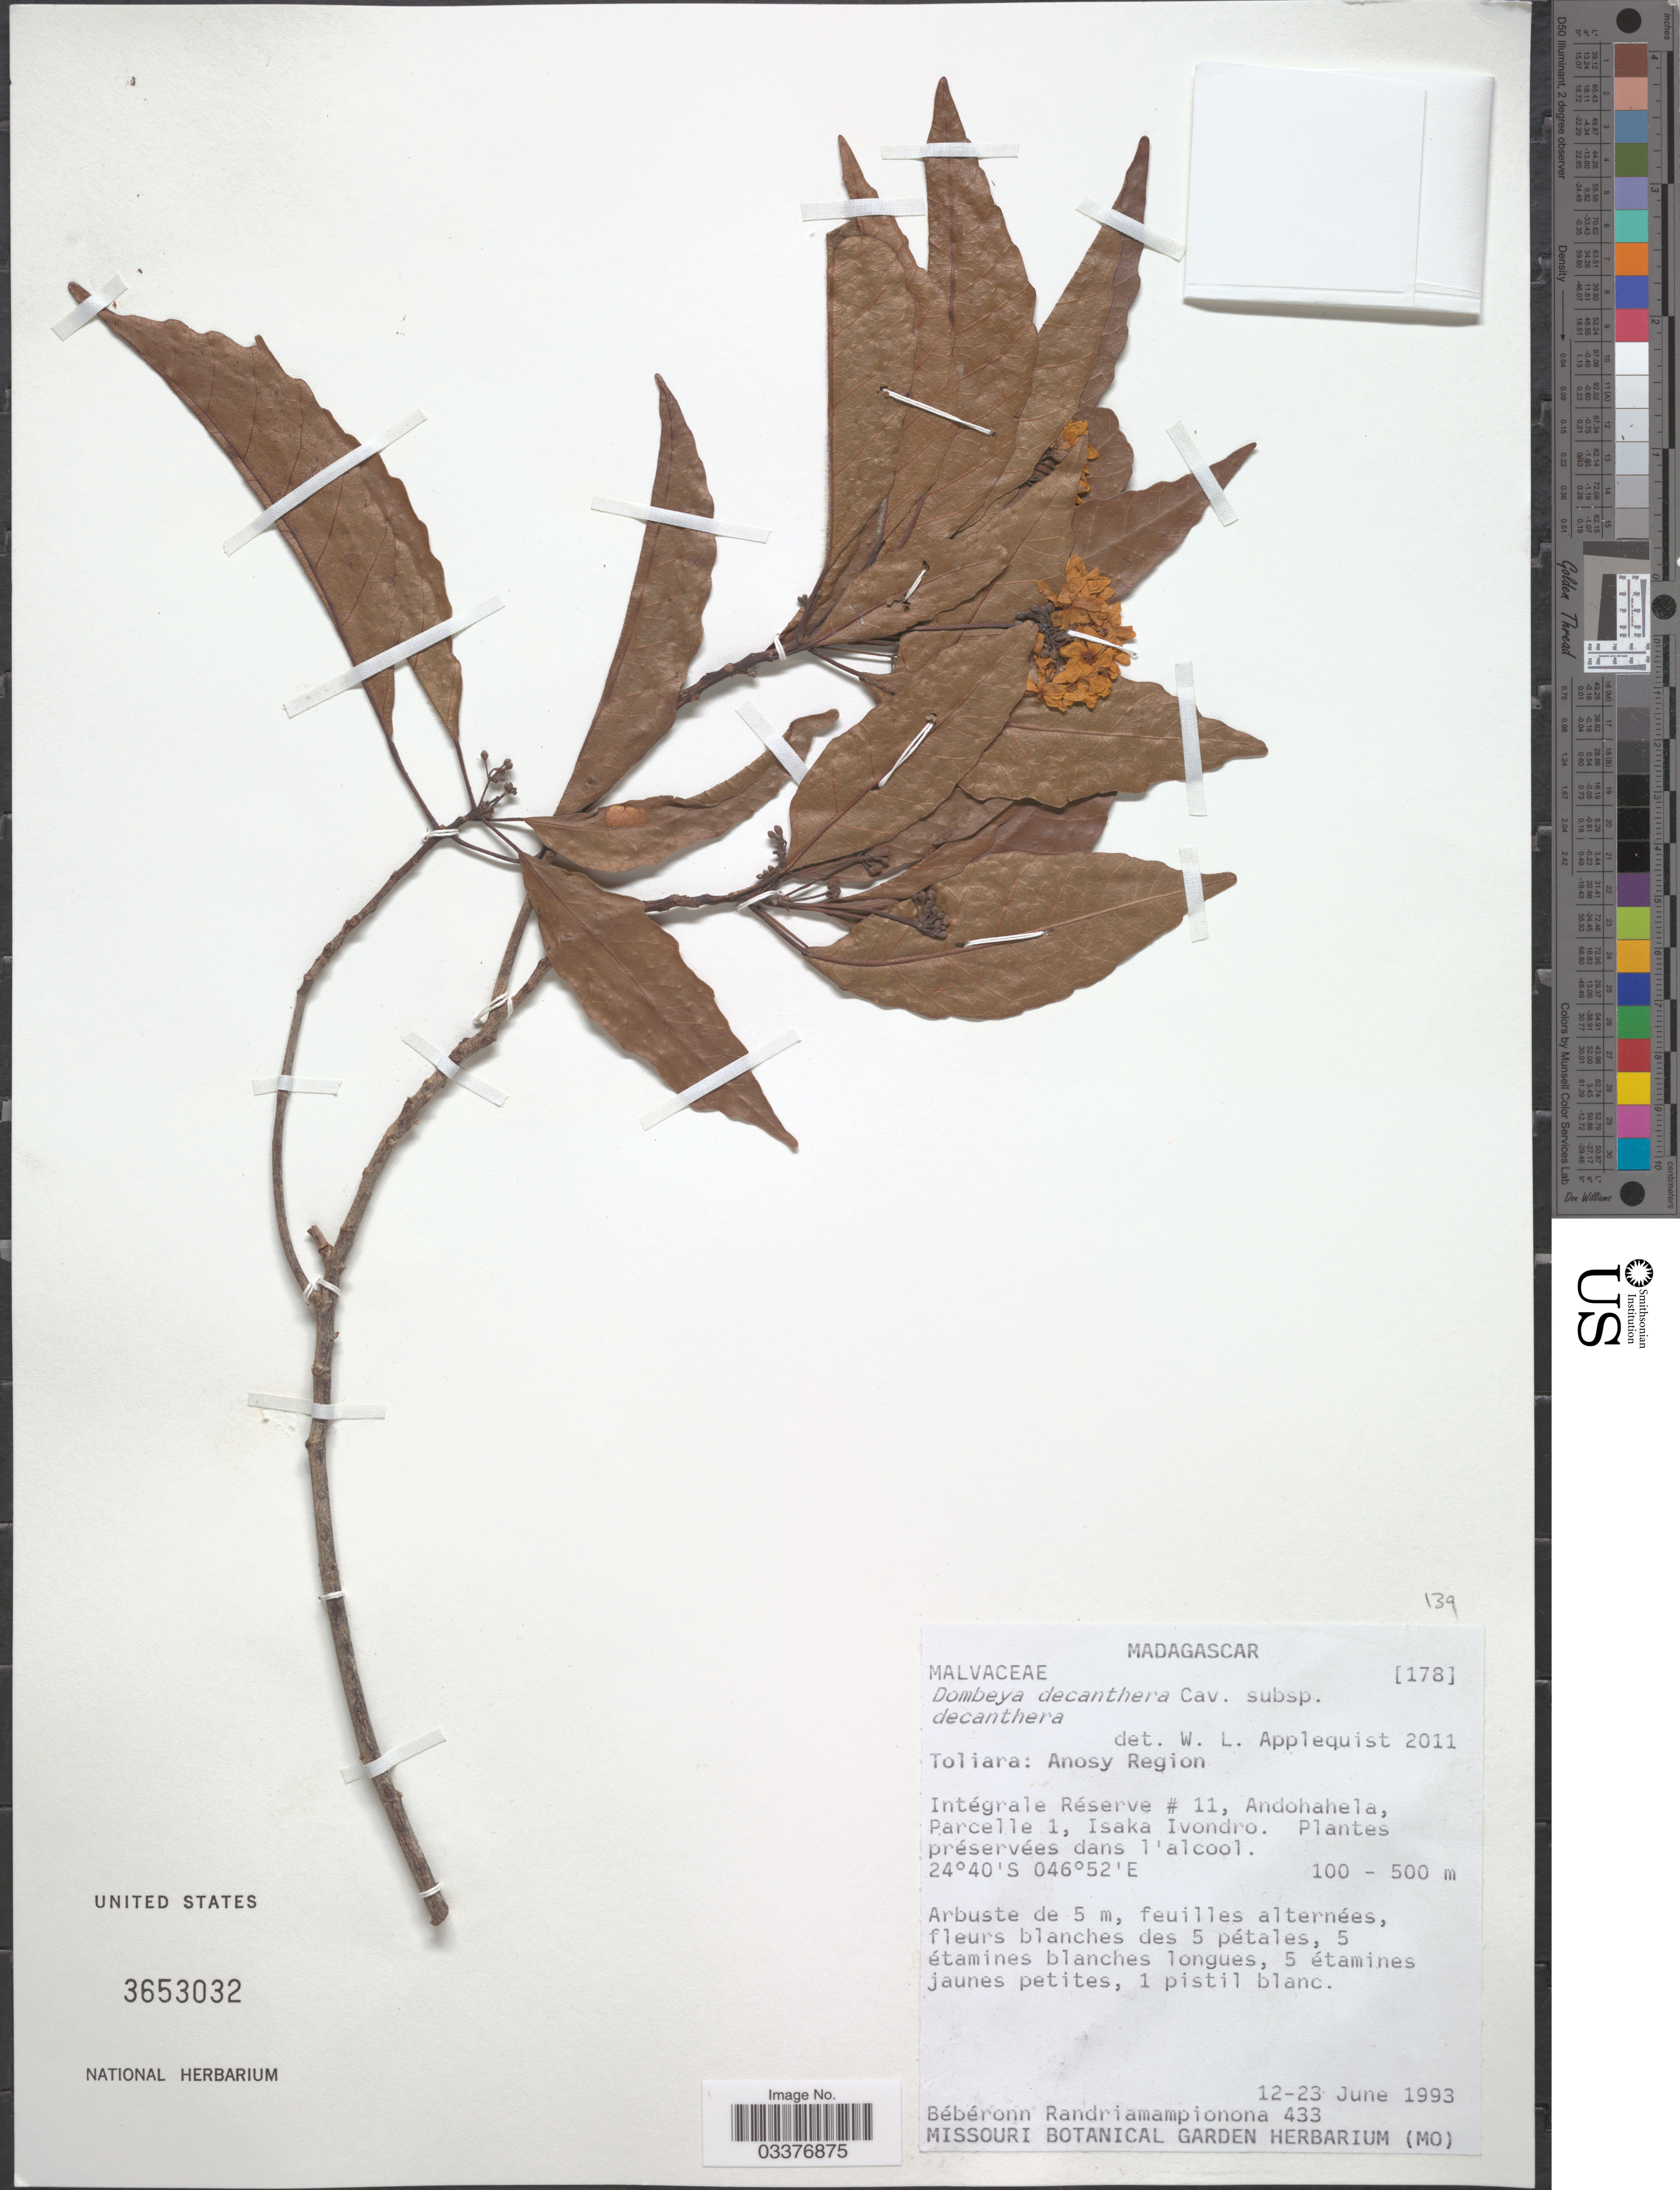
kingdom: Plantae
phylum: Tracheophyta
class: Magnoliopsida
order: Malvales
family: Malvaceae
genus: Dombeya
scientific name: Dombeya decanthera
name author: Cav.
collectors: B. Randriamampionona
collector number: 433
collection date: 1993-06-12/1993-06-23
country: Madagascar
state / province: Anosy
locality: Anosy Region, Intégrale Réserve #11, Andohahela, Parcelle 1, Isaka Ivondro.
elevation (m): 100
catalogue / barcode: US 3653032